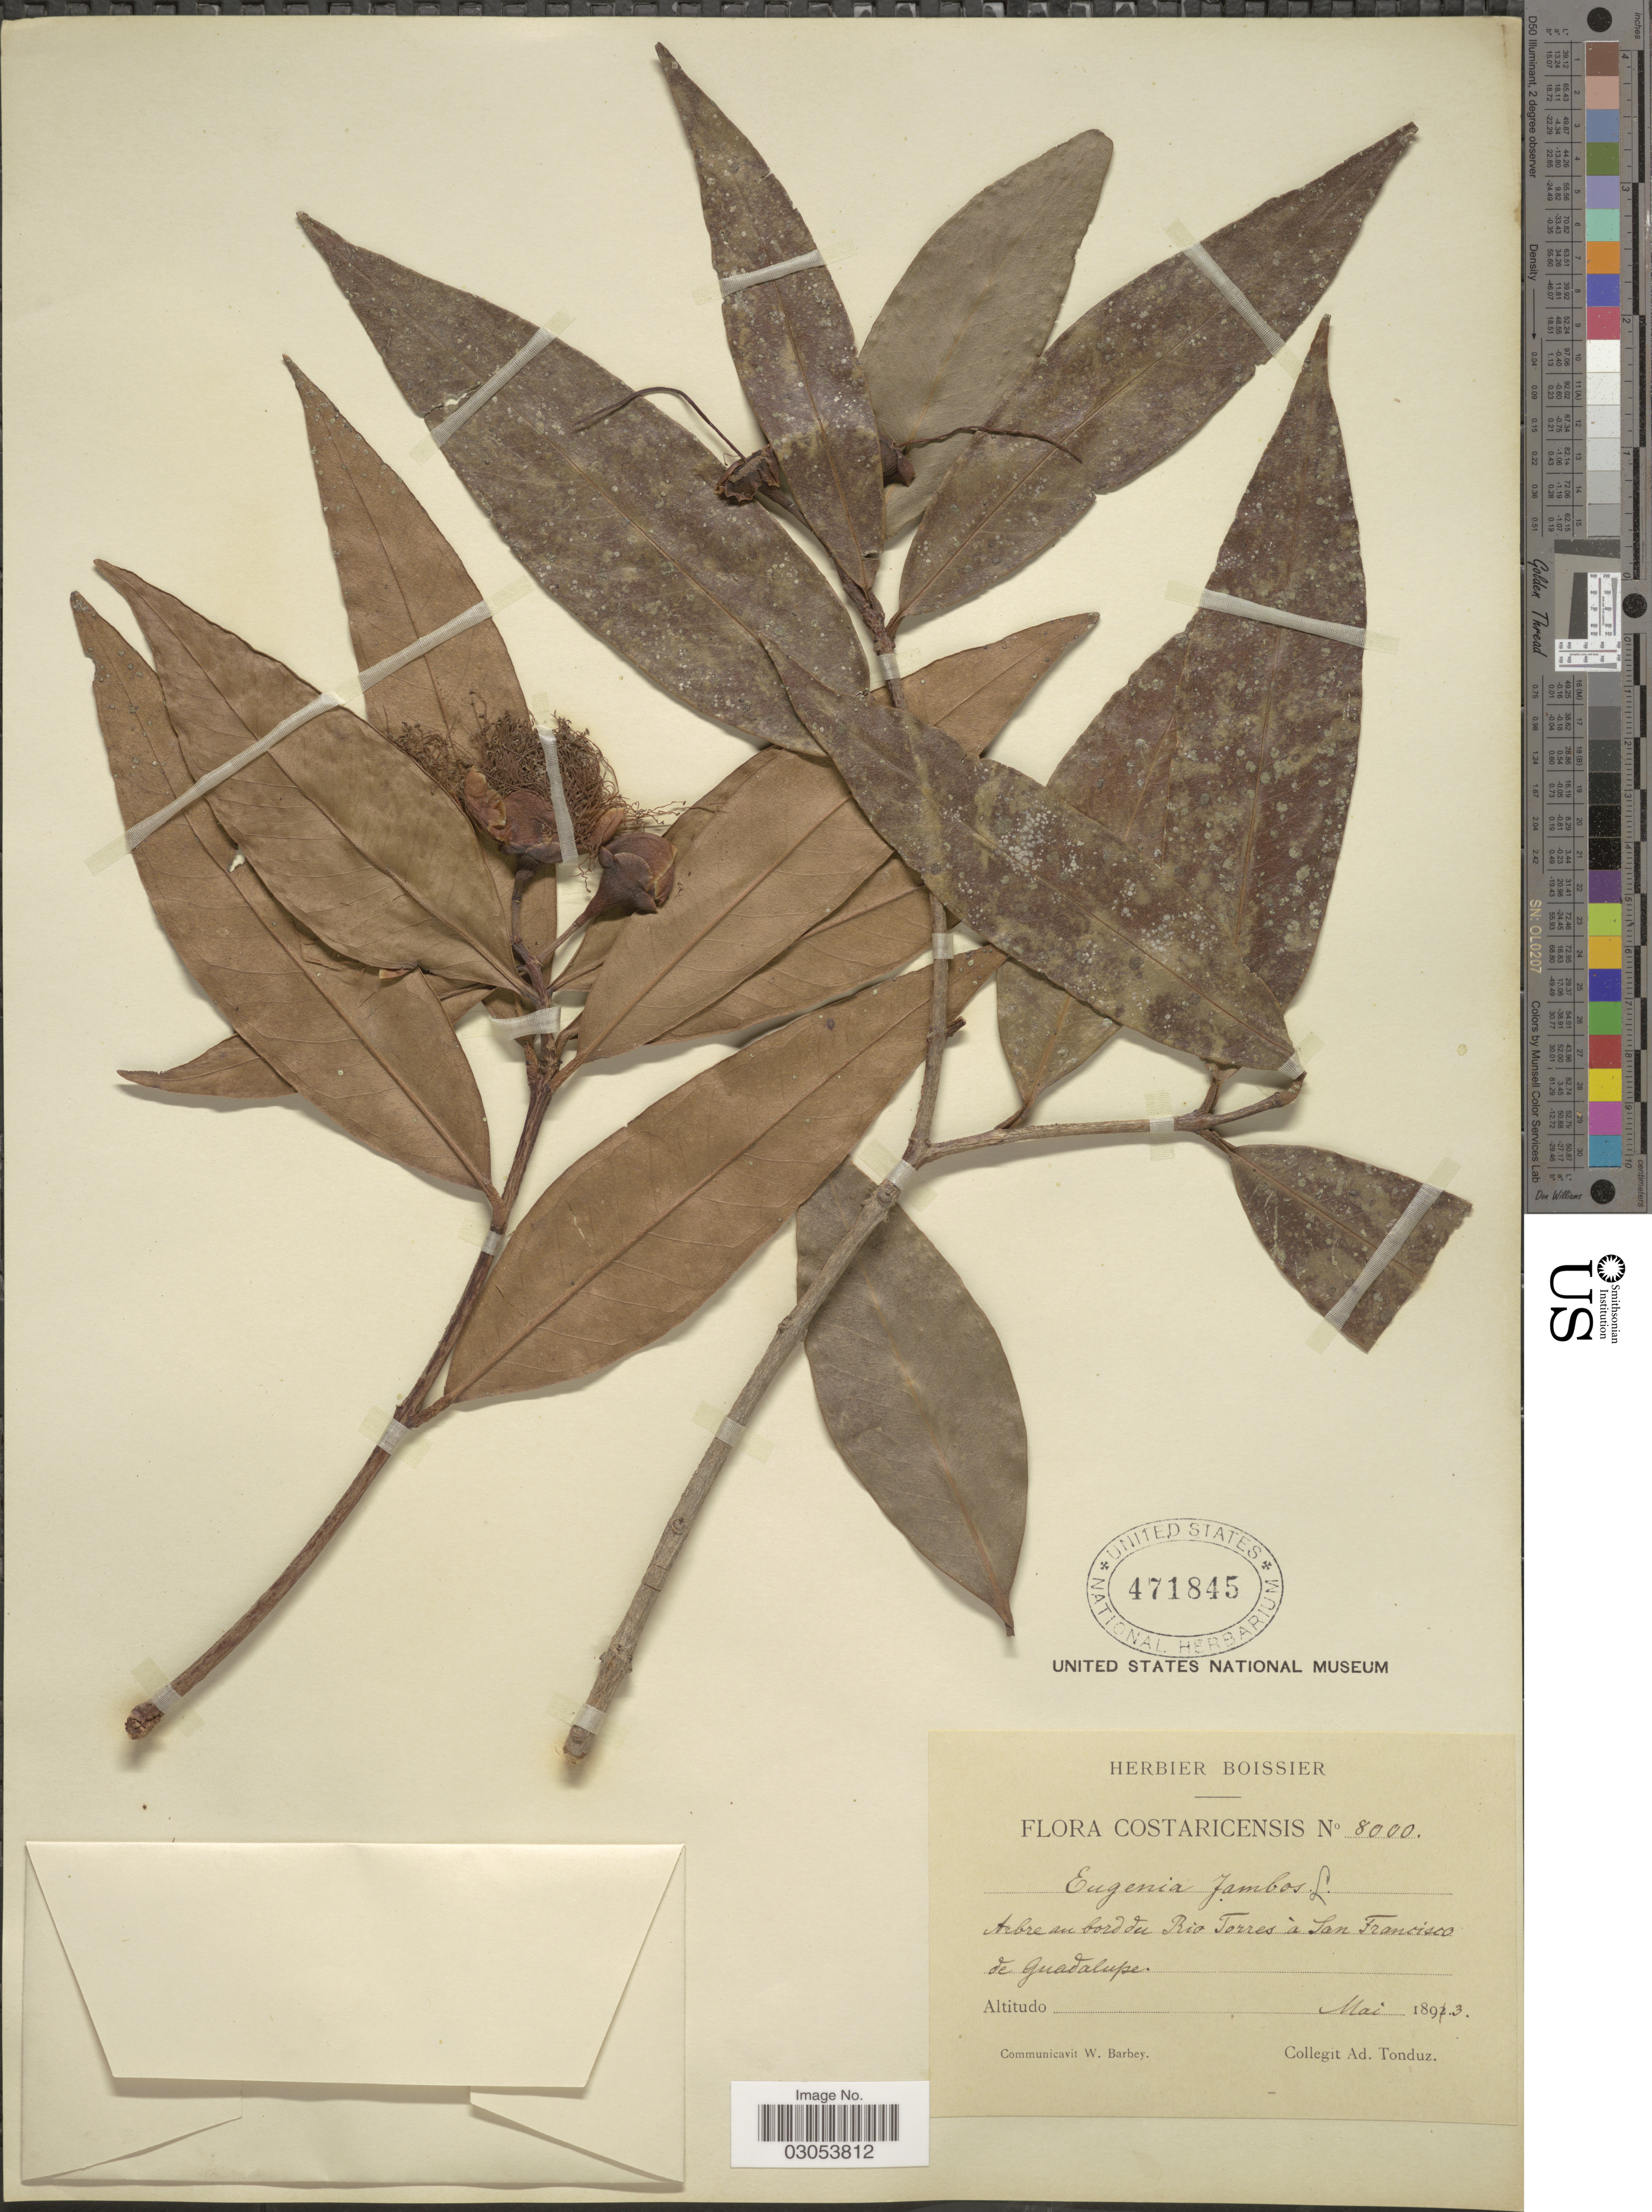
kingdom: Plantae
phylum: Tracheophyta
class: Magnoliopsida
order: Myrtales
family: Myrtaceae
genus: Syzygium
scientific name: Syzygium jambos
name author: (L.) Alston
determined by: Strong, Mark T., (BOT), Smithsonian Institution - National Museum of Natural History (UNITED STATES)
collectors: A. Tonduz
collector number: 8000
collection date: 1893-05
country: Costa Rica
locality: Arbre au bord du Rio Torres à San Francisco de Guadalupe.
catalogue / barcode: US 471845